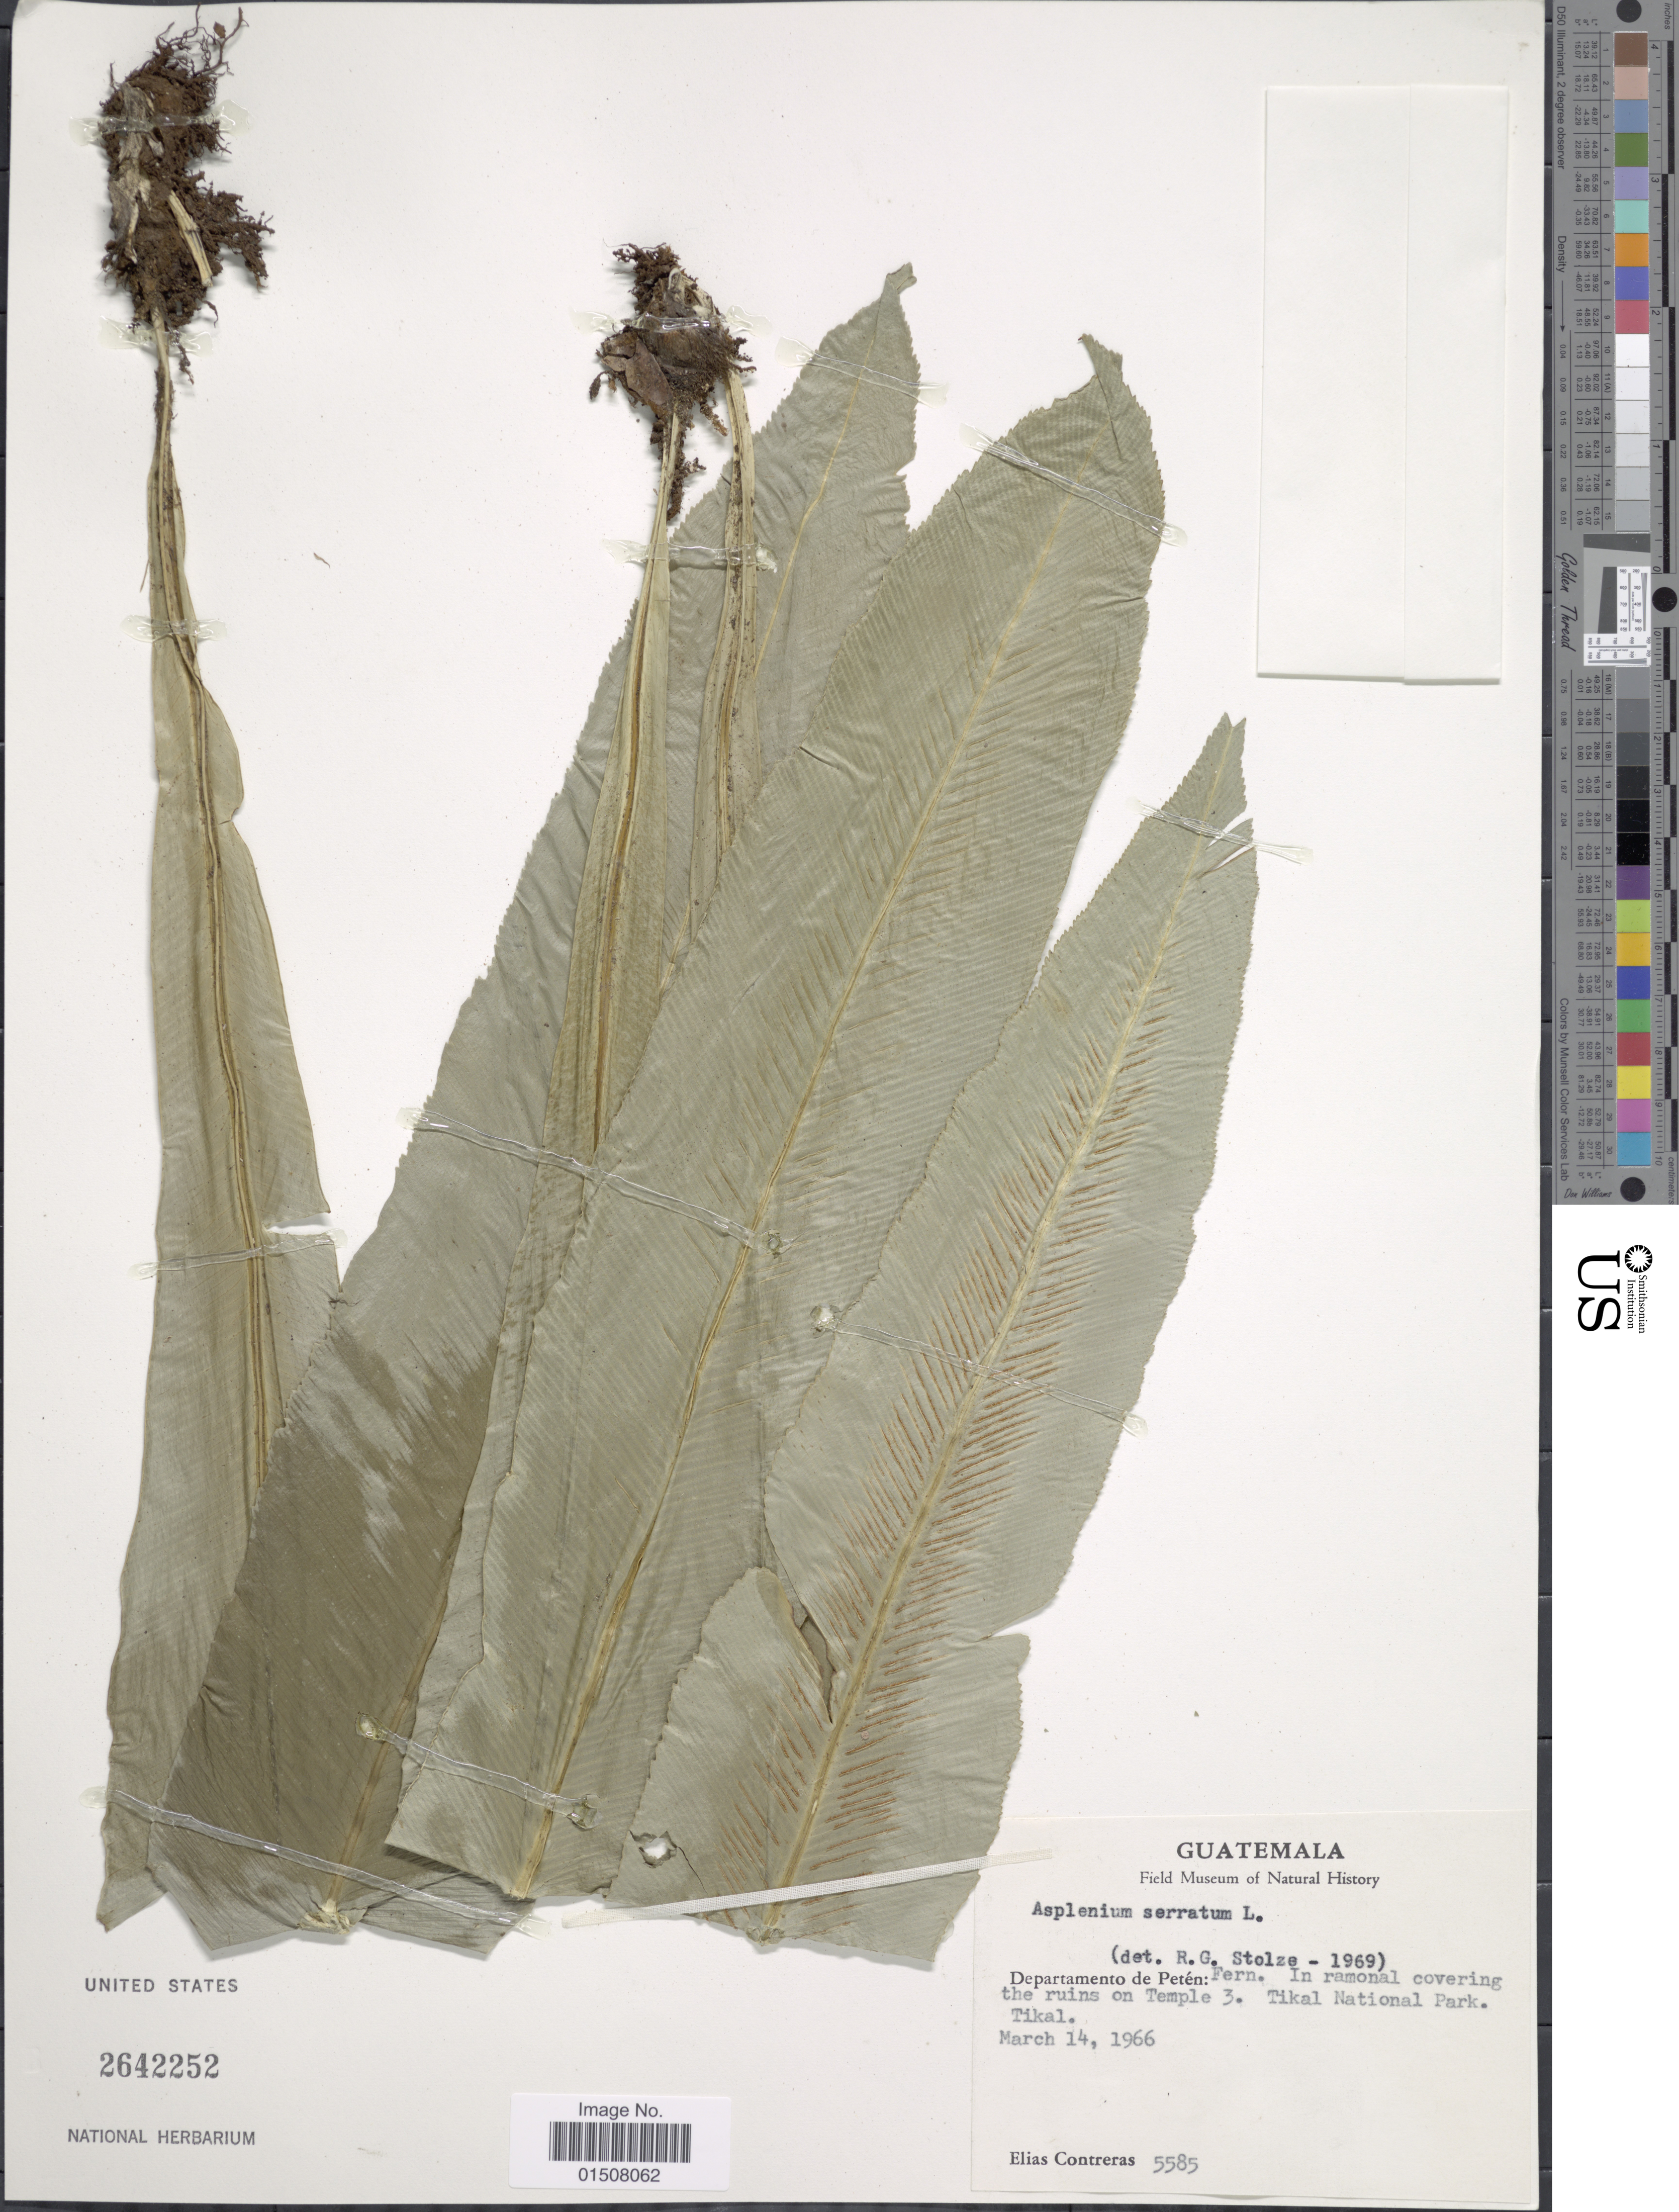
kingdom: Plantae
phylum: Tracheophyta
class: Polypodiopsida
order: Polypodiales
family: Aspleniaceae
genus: Asplenium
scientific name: Asplenium serratum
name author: L.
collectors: E. Contreras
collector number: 5585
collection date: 1966-03-14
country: Guatemala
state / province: El Petén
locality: Departamento de Peten: In ramonal covering the ruins on Temple 3, Tikal National Park, Tikal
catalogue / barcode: US 2642252